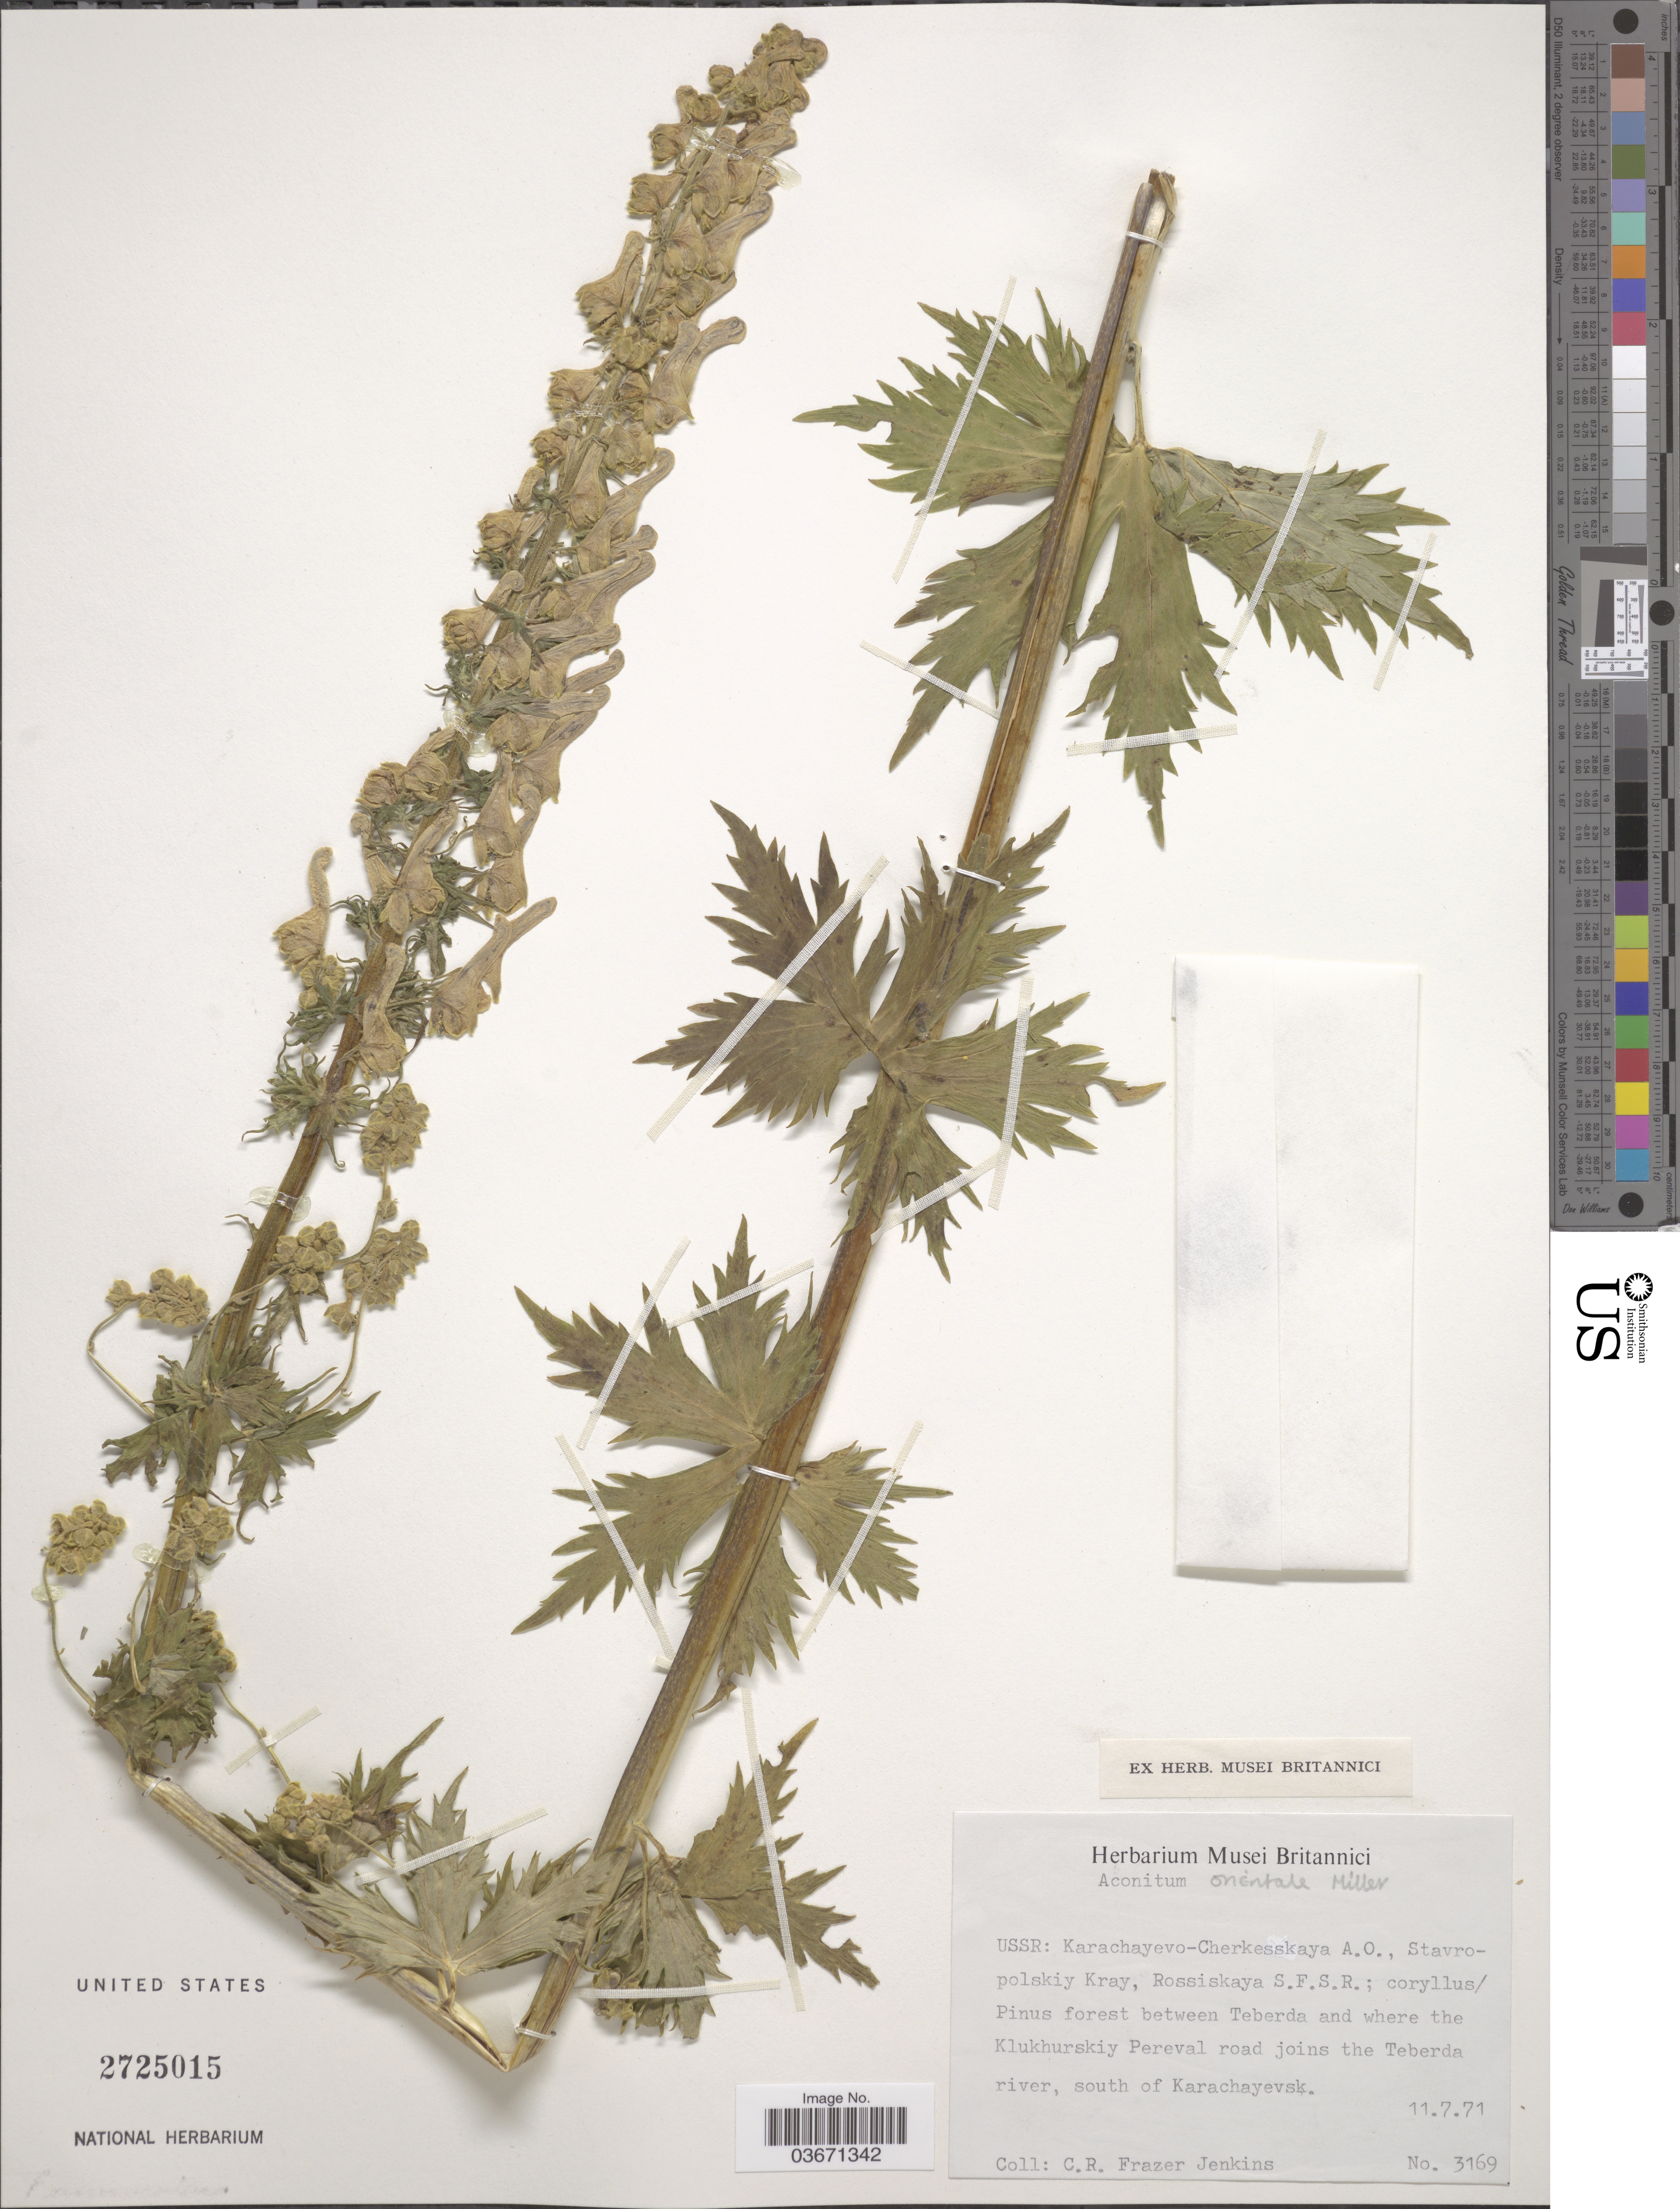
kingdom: Plantae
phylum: Tracheophyta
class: Magnoliopsida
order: Ranunculales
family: Ranunculaceae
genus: Aconitum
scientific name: Aconitum orientale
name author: Mill.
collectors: C. R. Fraser-Jenkins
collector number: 3169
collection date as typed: Transcribed d/m/y: 11/7/71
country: Russian Federation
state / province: Karachay-Cherkess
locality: USSR: Karachayevo-Cherkesskaya A.O., Stavropolskiy Kray, Rossiskaya S.F.S.R.; between Teberda and where the Klukhurskiy Pereval road joins the Teberda river, south of Karachayevsk.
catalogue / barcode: US 2725015